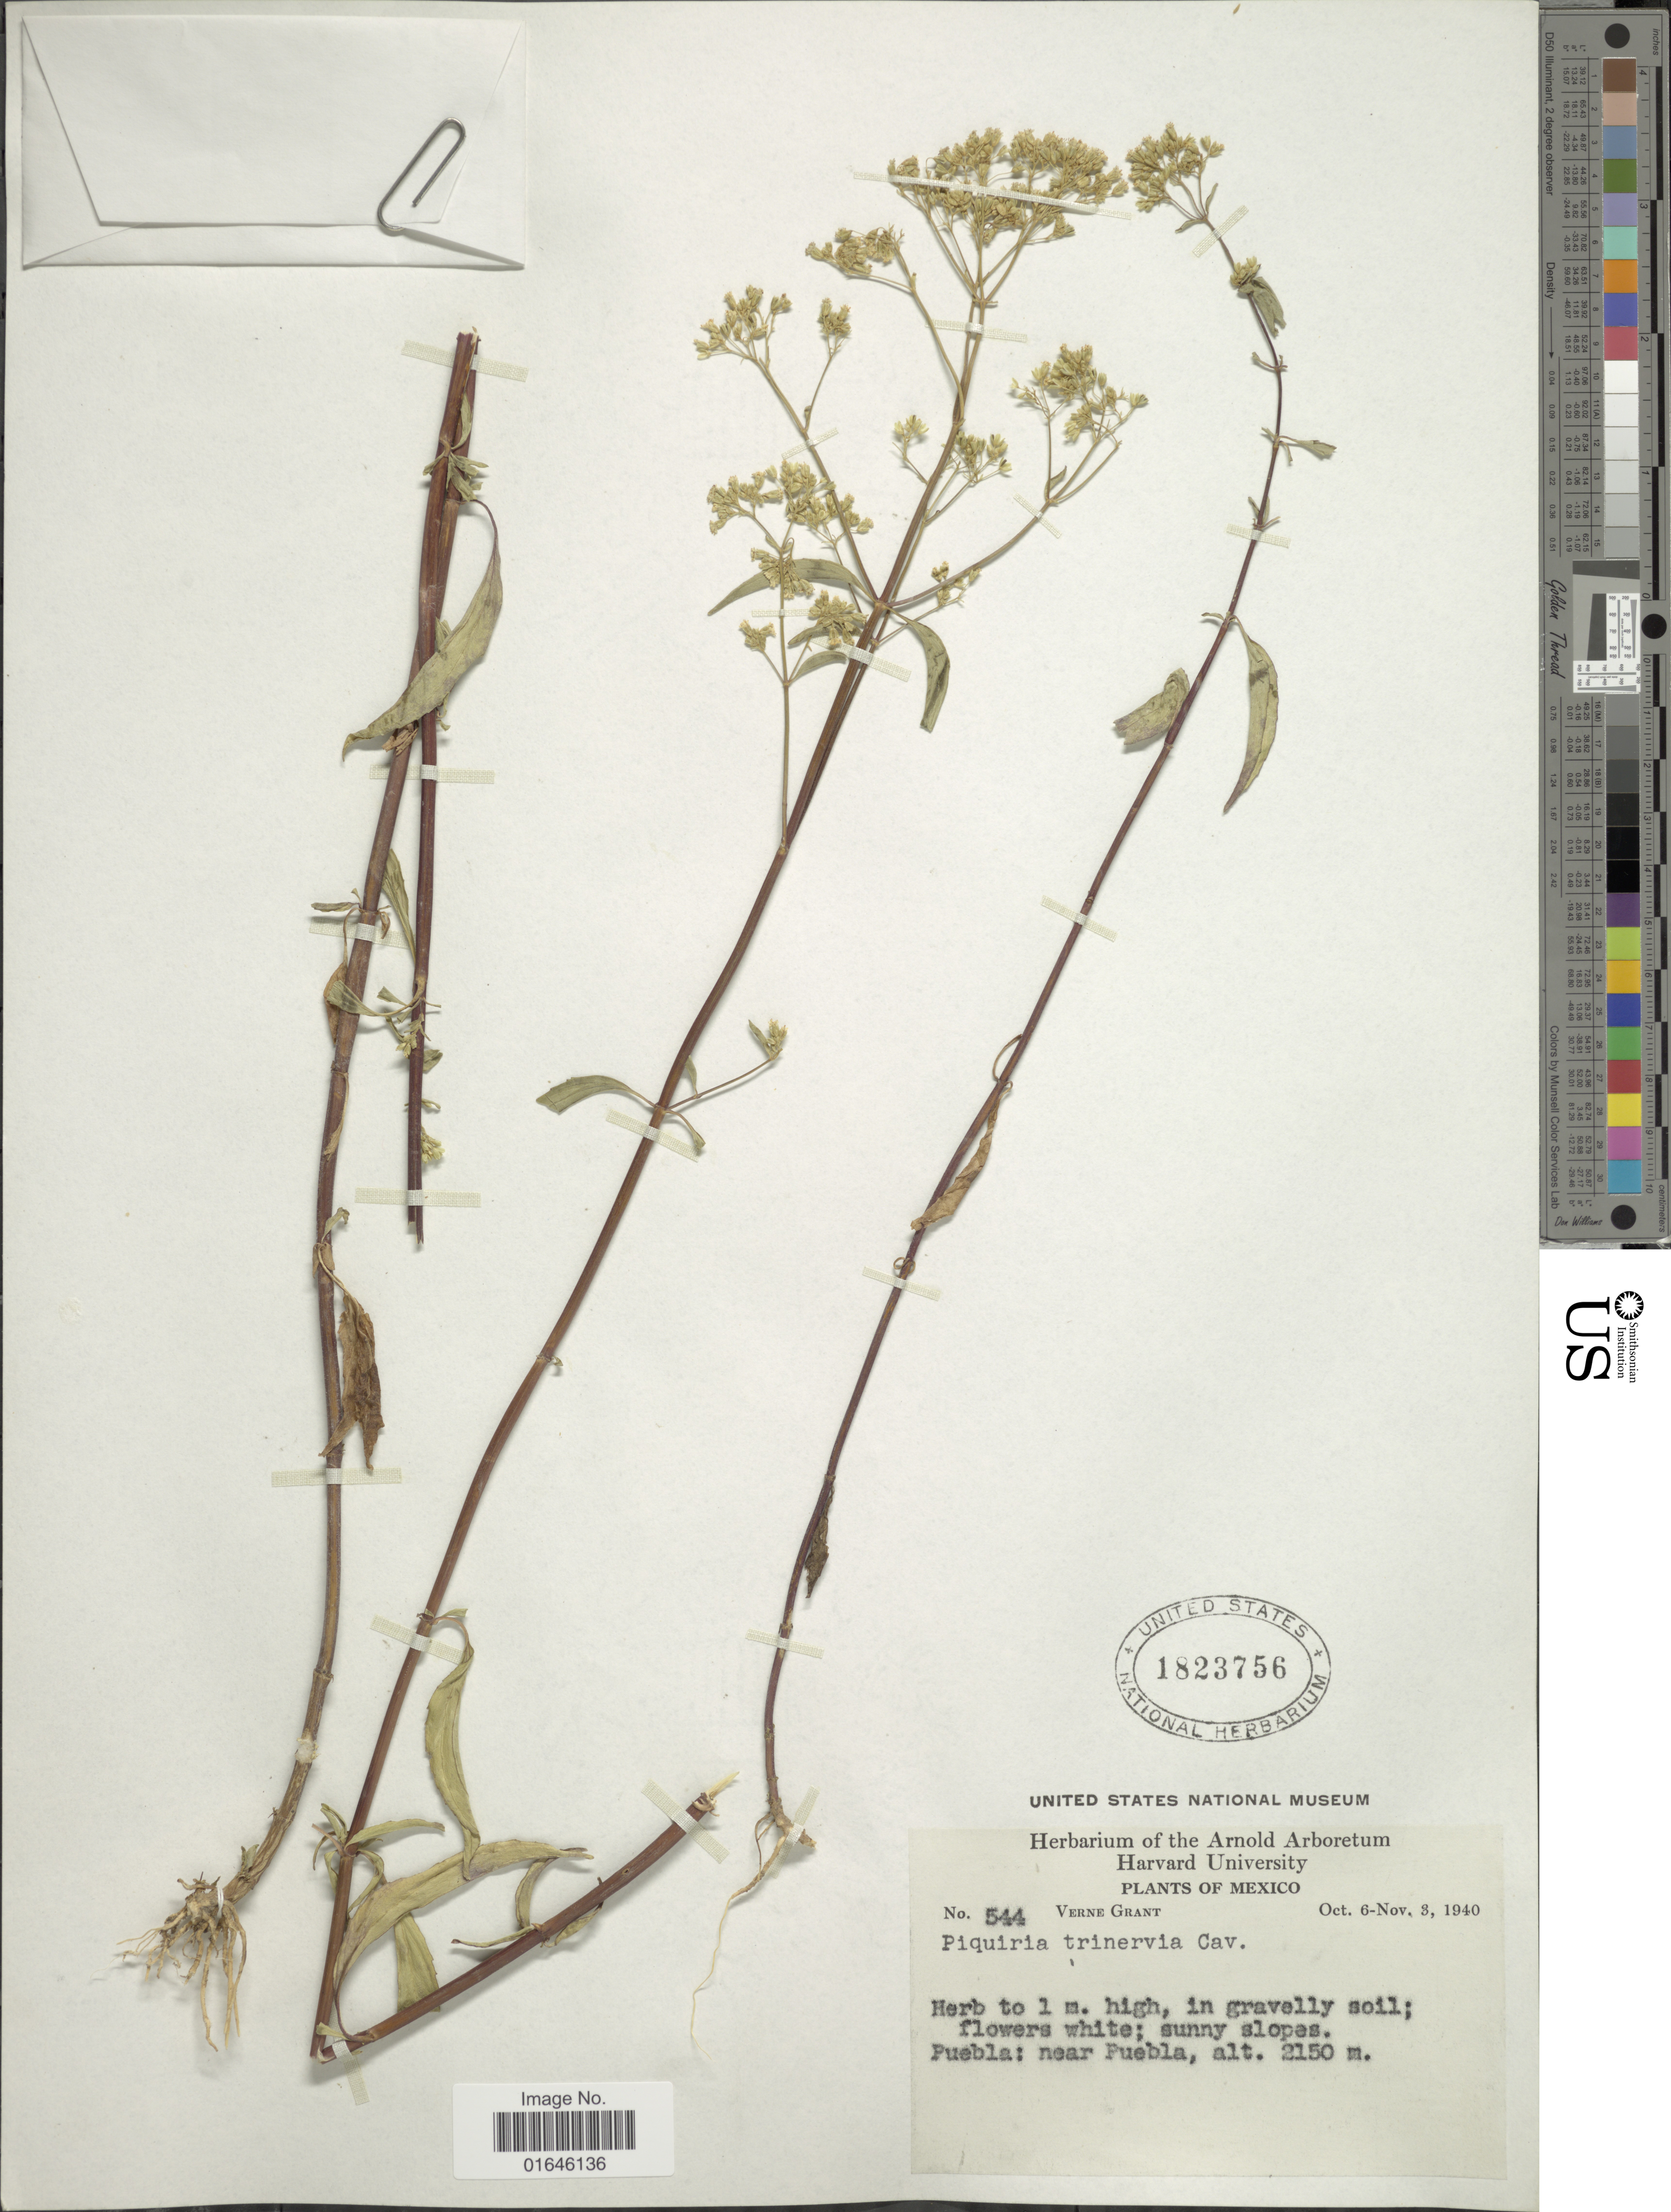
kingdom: Plantae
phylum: Tracheophyta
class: Magnoliopsida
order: Asterales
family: Asteraceae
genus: Piqueria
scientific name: Piqueria trinervia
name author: Cav.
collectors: V. Grant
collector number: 544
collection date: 1940-10-06/1940-11-03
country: Mexico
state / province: Puebla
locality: Near Puebla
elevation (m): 2150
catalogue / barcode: US 1823756